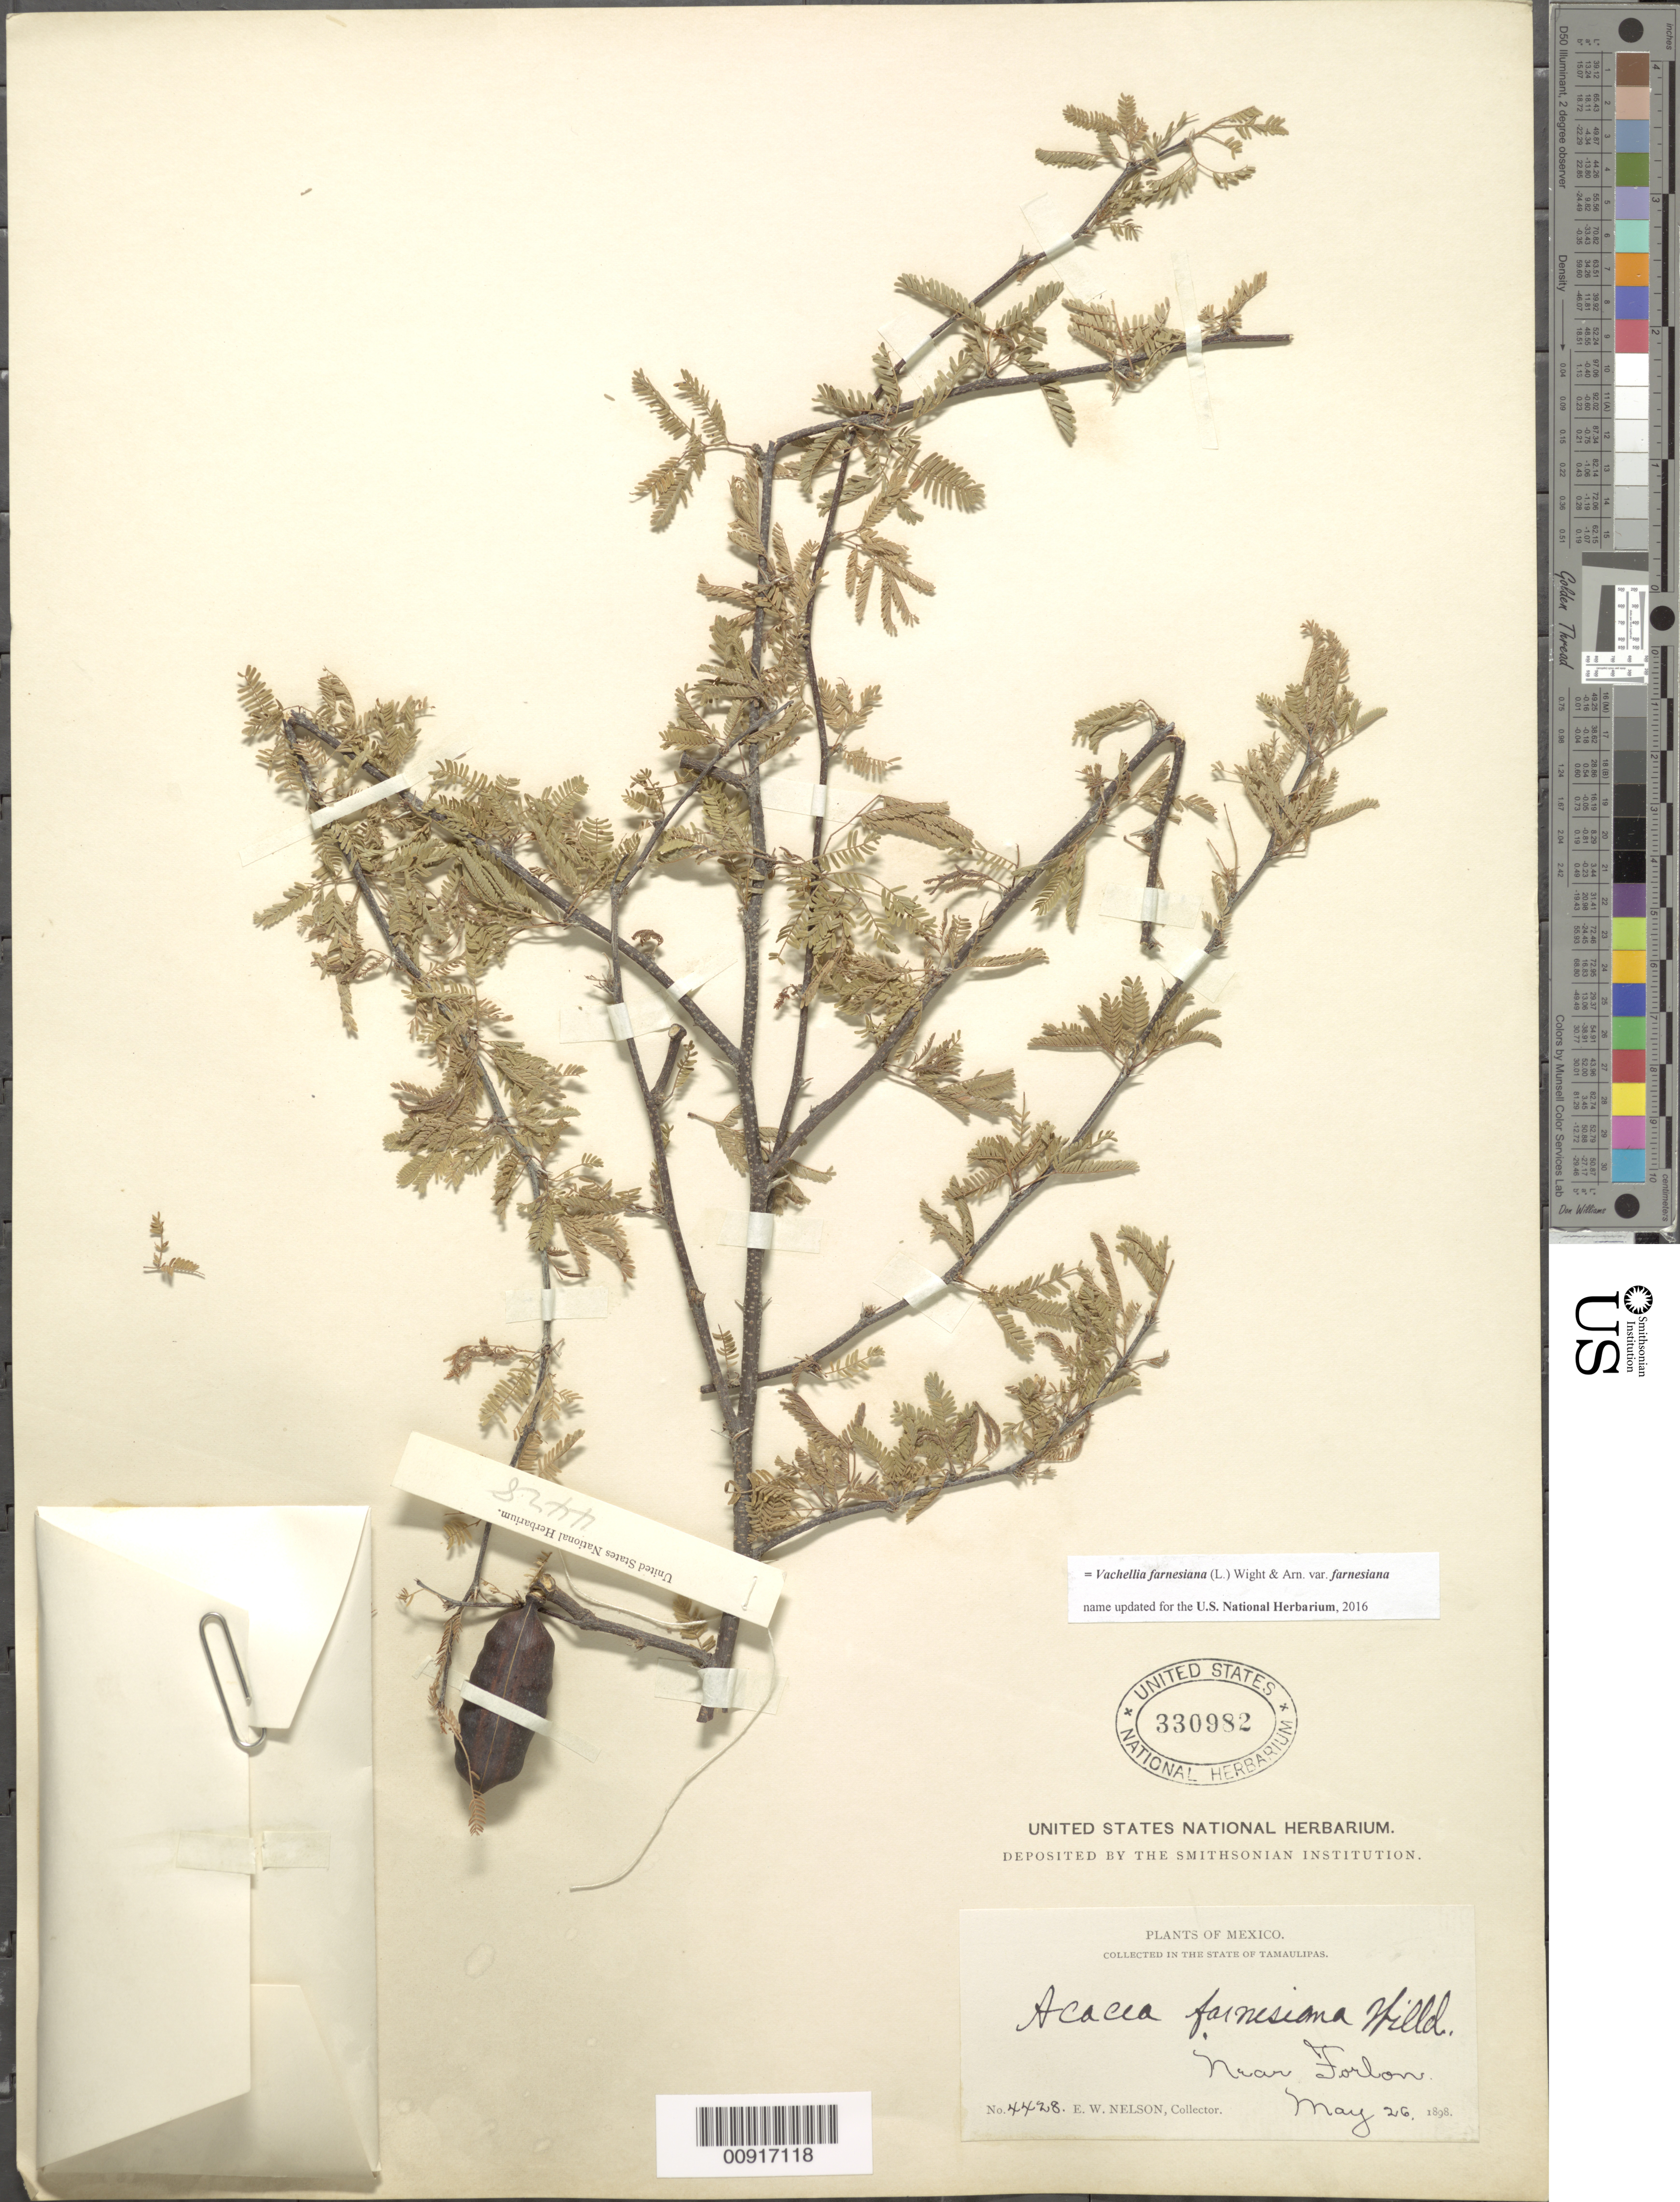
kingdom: Plantae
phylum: Tracheophyta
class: Magnoliopsida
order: Fabales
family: Fabaceae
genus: Vachellia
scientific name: Vachellia farnesiana var. farnesiana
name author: (L.) Wight & Arn.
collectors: E. W. Nelson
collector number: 4428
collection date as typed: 26 May 1898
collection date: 1898-05-26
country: Mexico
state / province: Tamaulipas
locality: Near Forlon, State of Tamaulipas.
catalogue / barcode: US 330982